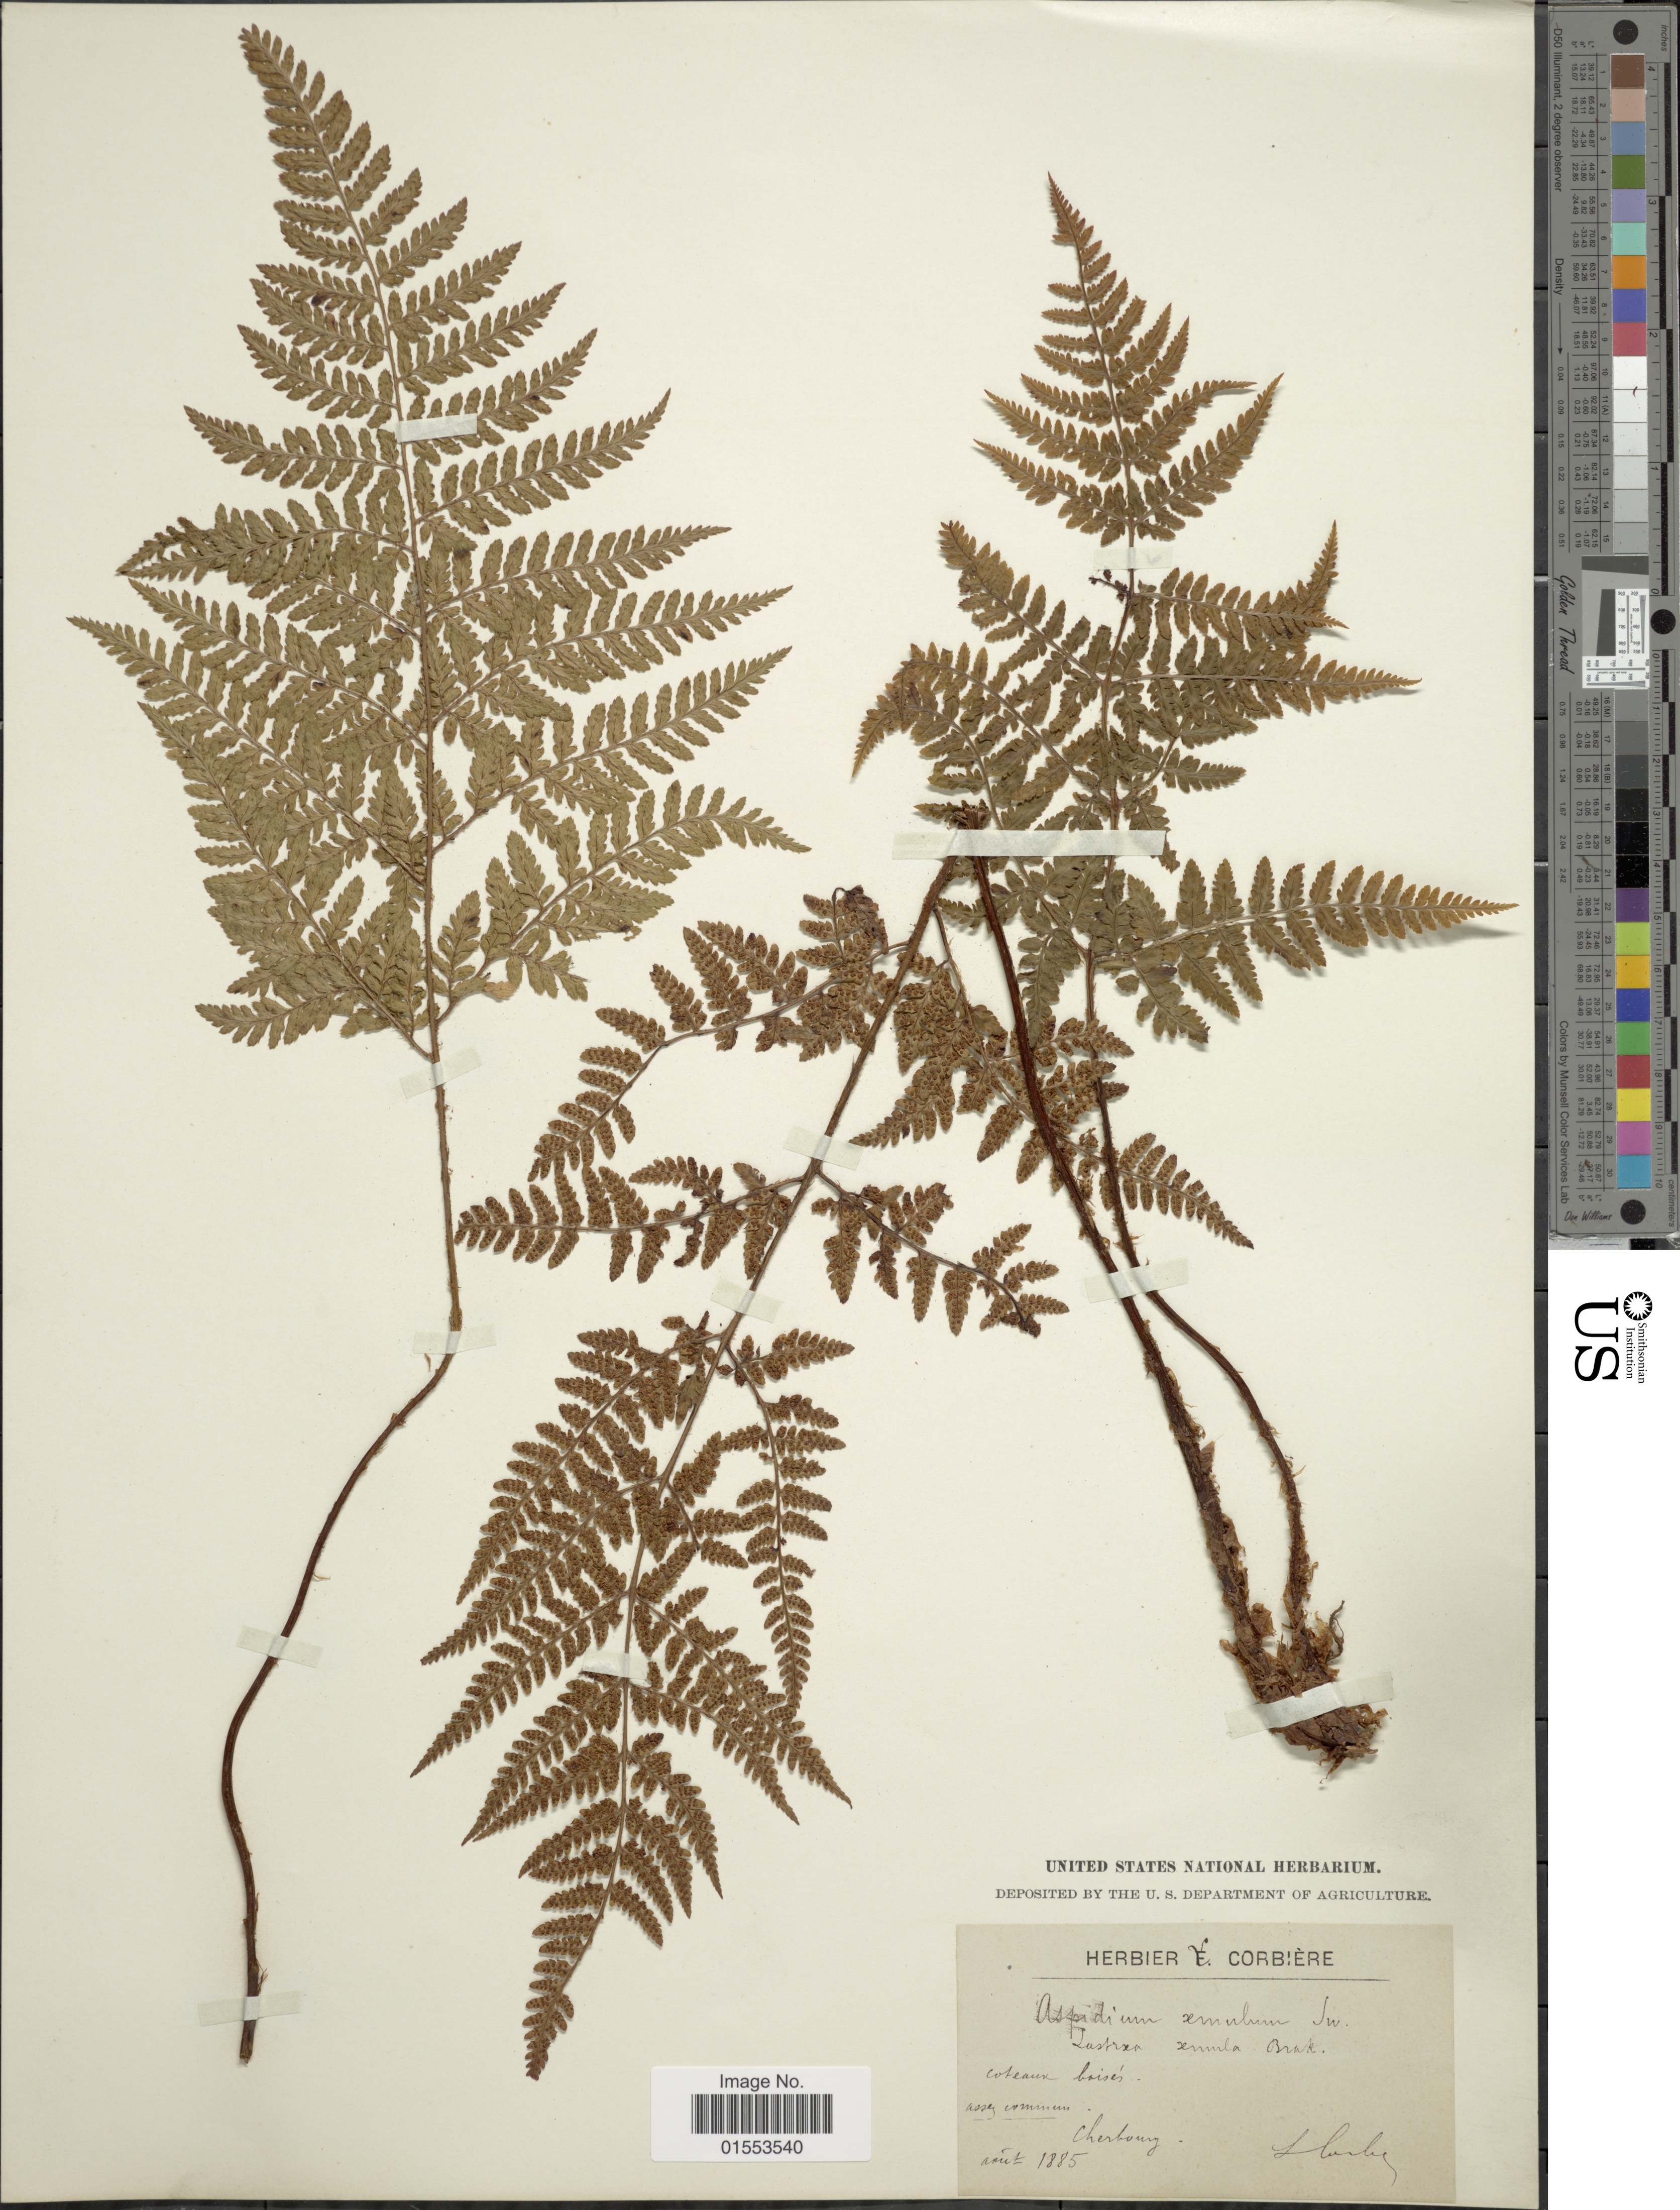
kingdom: Plantae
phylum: Tracheophyta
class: Polypodiopsida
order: Polypodiales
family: Dryopteridaceae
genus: Dryopteris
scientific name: Dryopteris sp.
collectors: L. Corbière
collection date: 1885-08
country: France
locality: Coteaux boises, Cherbourg.